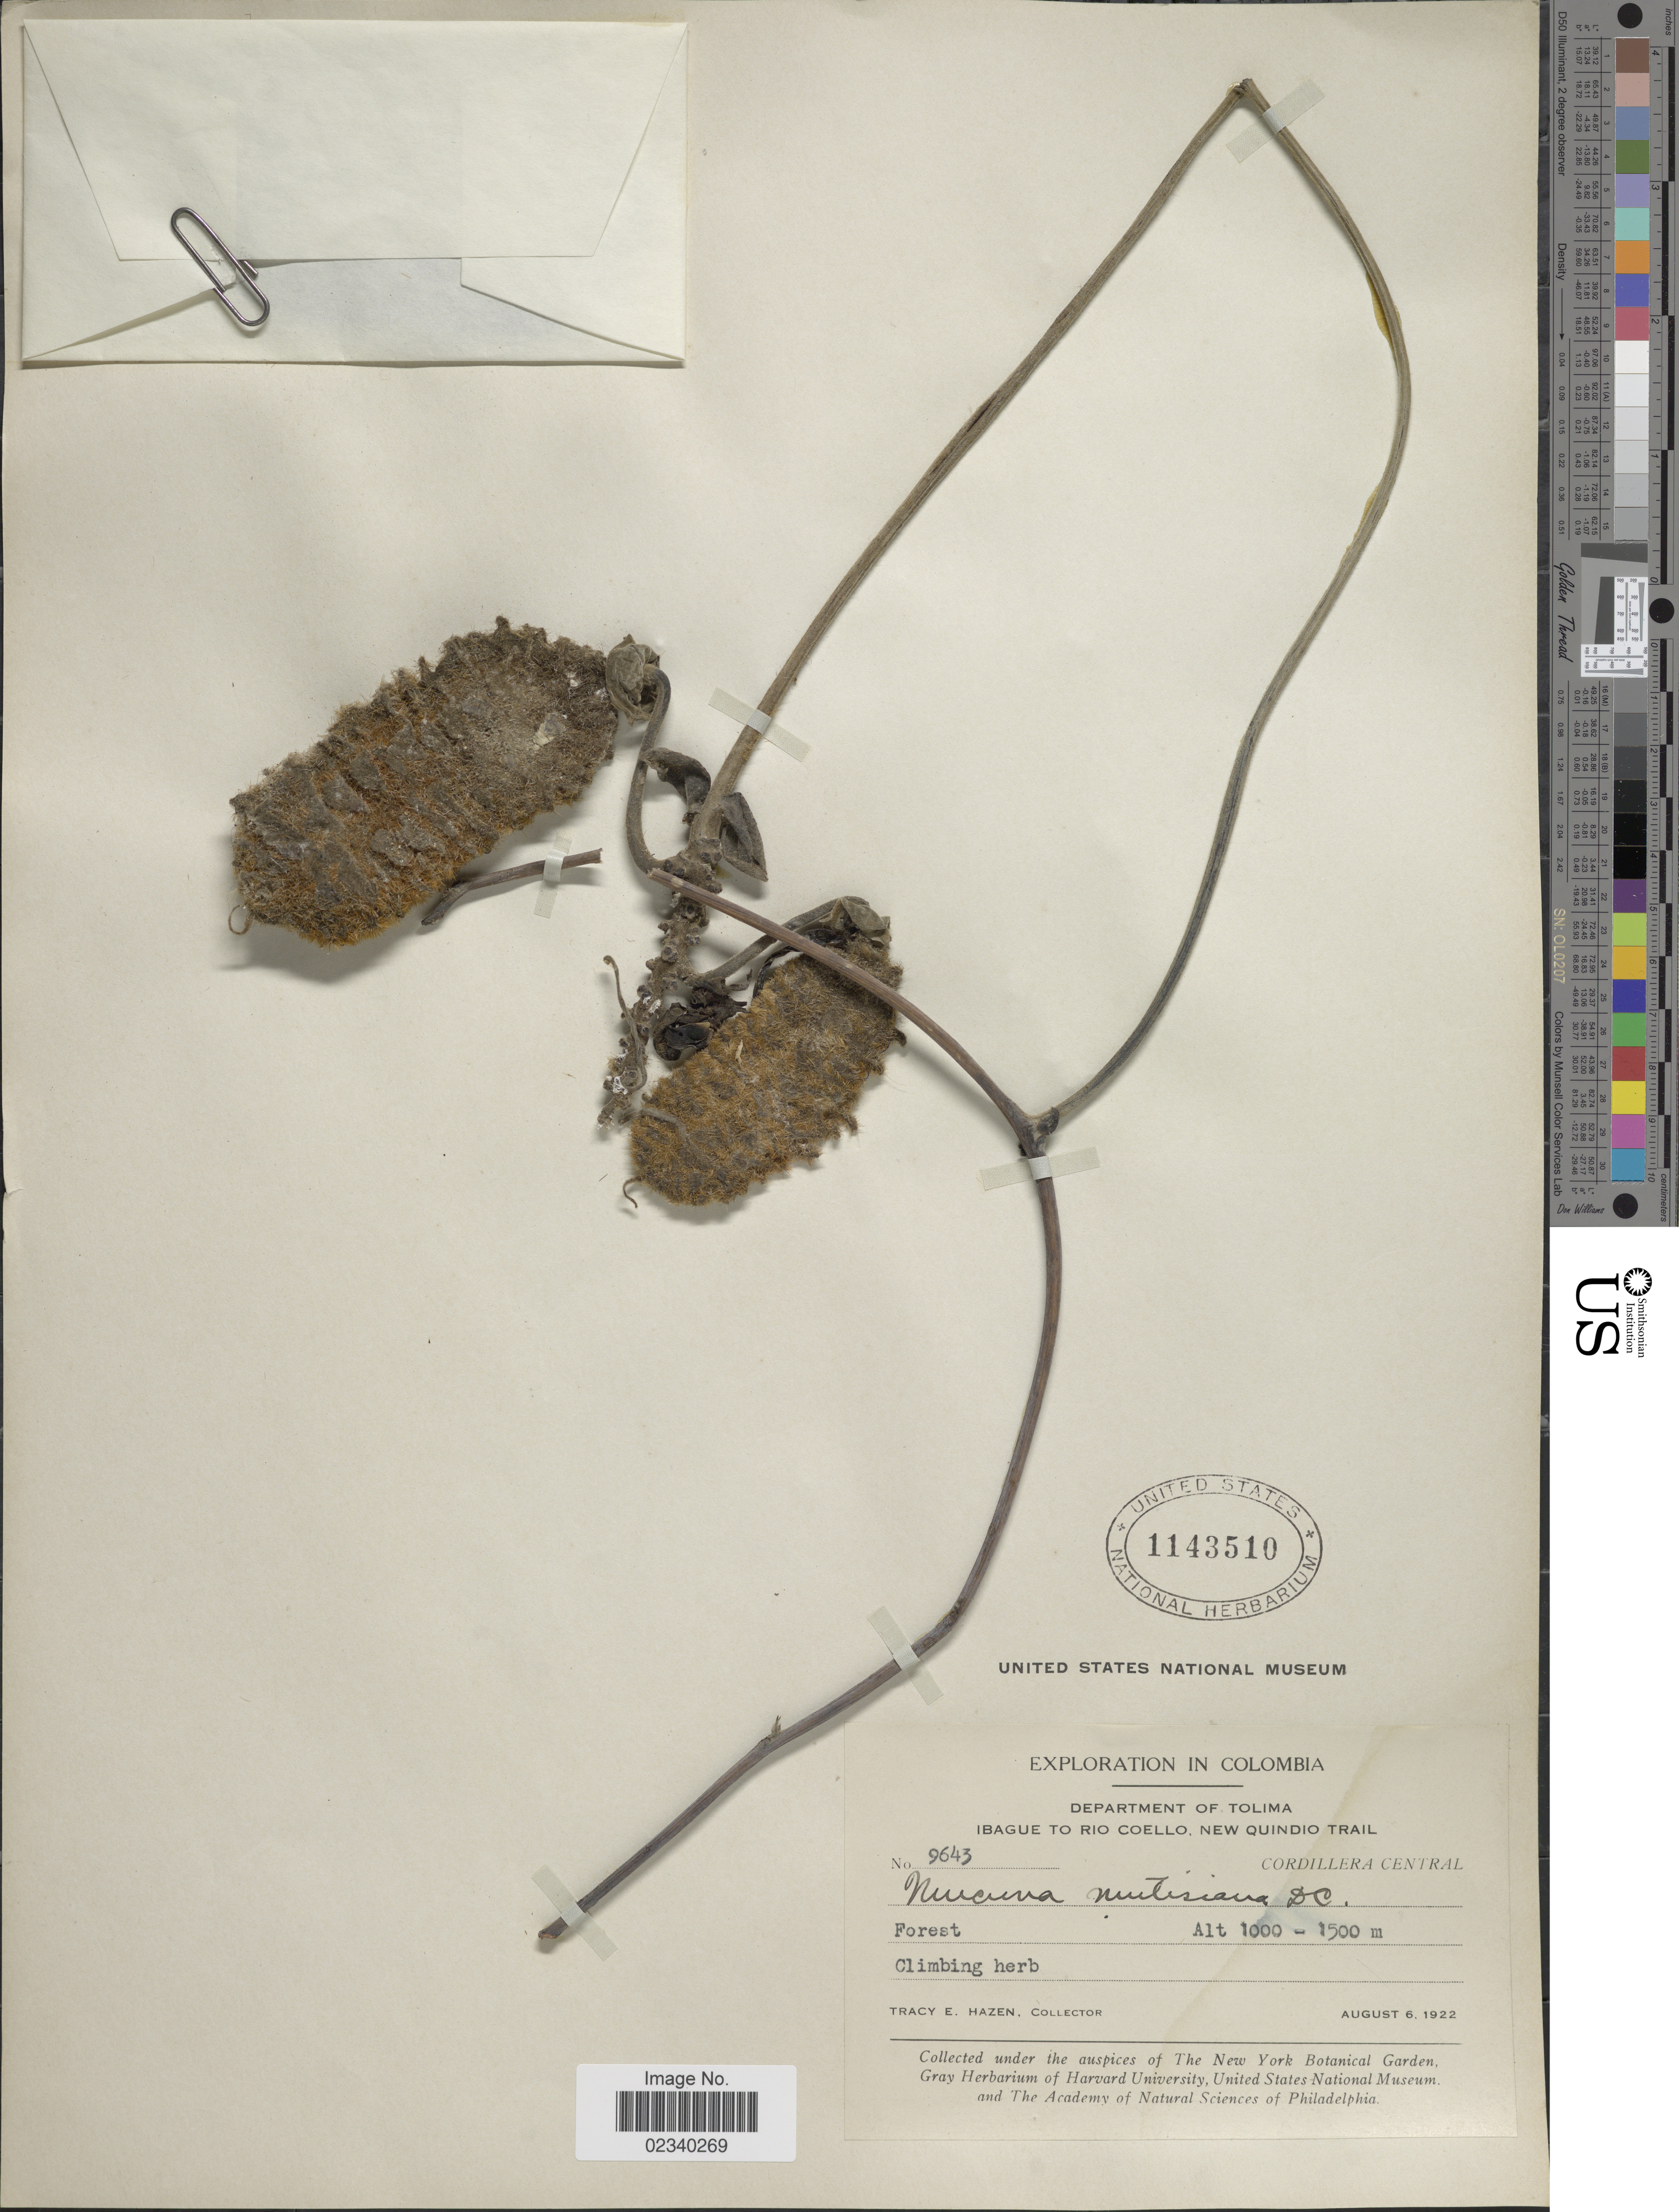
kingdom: Plantae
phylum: Tracheophyta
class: Magnoliopsida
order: Fabales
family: Fabaceae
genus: Mucuna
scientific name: Mucuna mutisiana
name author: (Kunth) DC.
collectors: T. E. Hazen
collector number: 9643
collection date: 1922-08-06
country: Colombia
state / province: Tolima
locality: Department of Tolima. Ibaque to Rio Coello, New Quindio Trail. Cordillera Central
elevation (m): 1000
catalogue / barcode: US 1143510